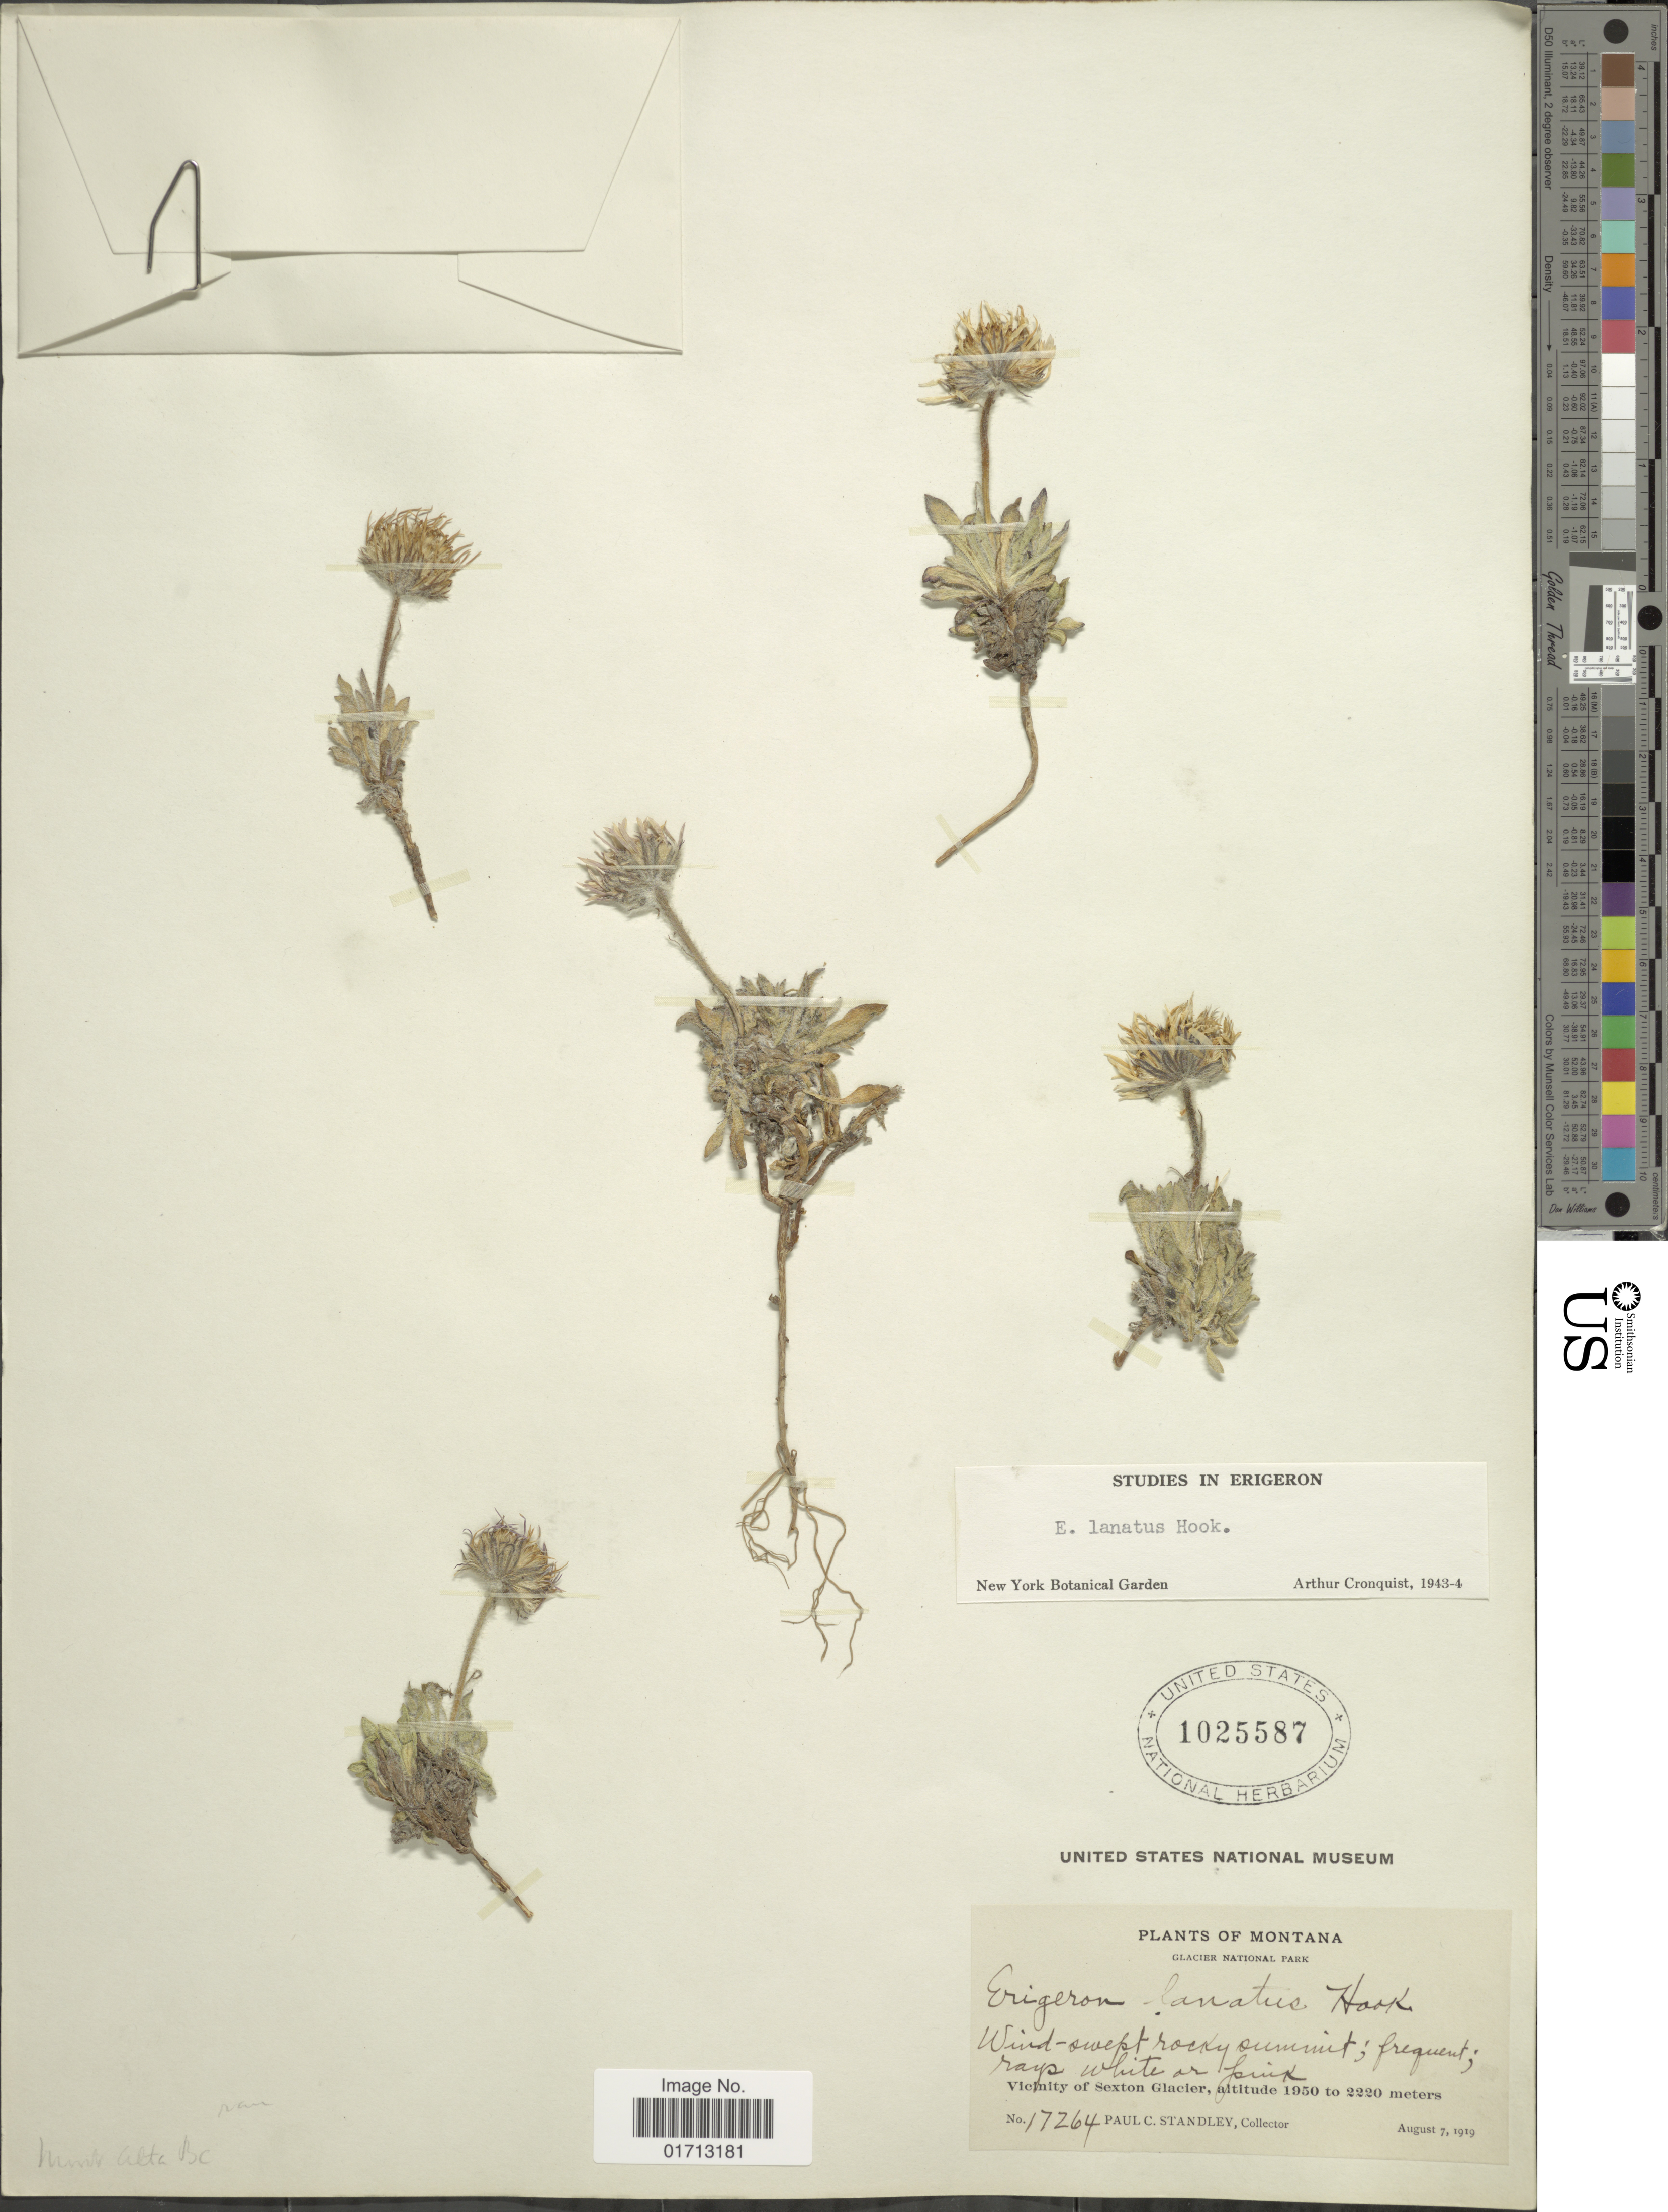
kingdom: Plantae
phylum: Tracheophyta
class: Magnoliopsida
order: Asterales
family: Asteraceae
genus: Erigeron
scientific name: Erigeron lanatus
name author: Hook.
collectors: P. C. Standley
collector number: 17264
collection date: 1919-08-07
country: United States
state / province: Montana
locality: Glacier National Park. Vicinity of Sexton Glacier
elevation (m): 1950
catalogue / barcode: US 1025587